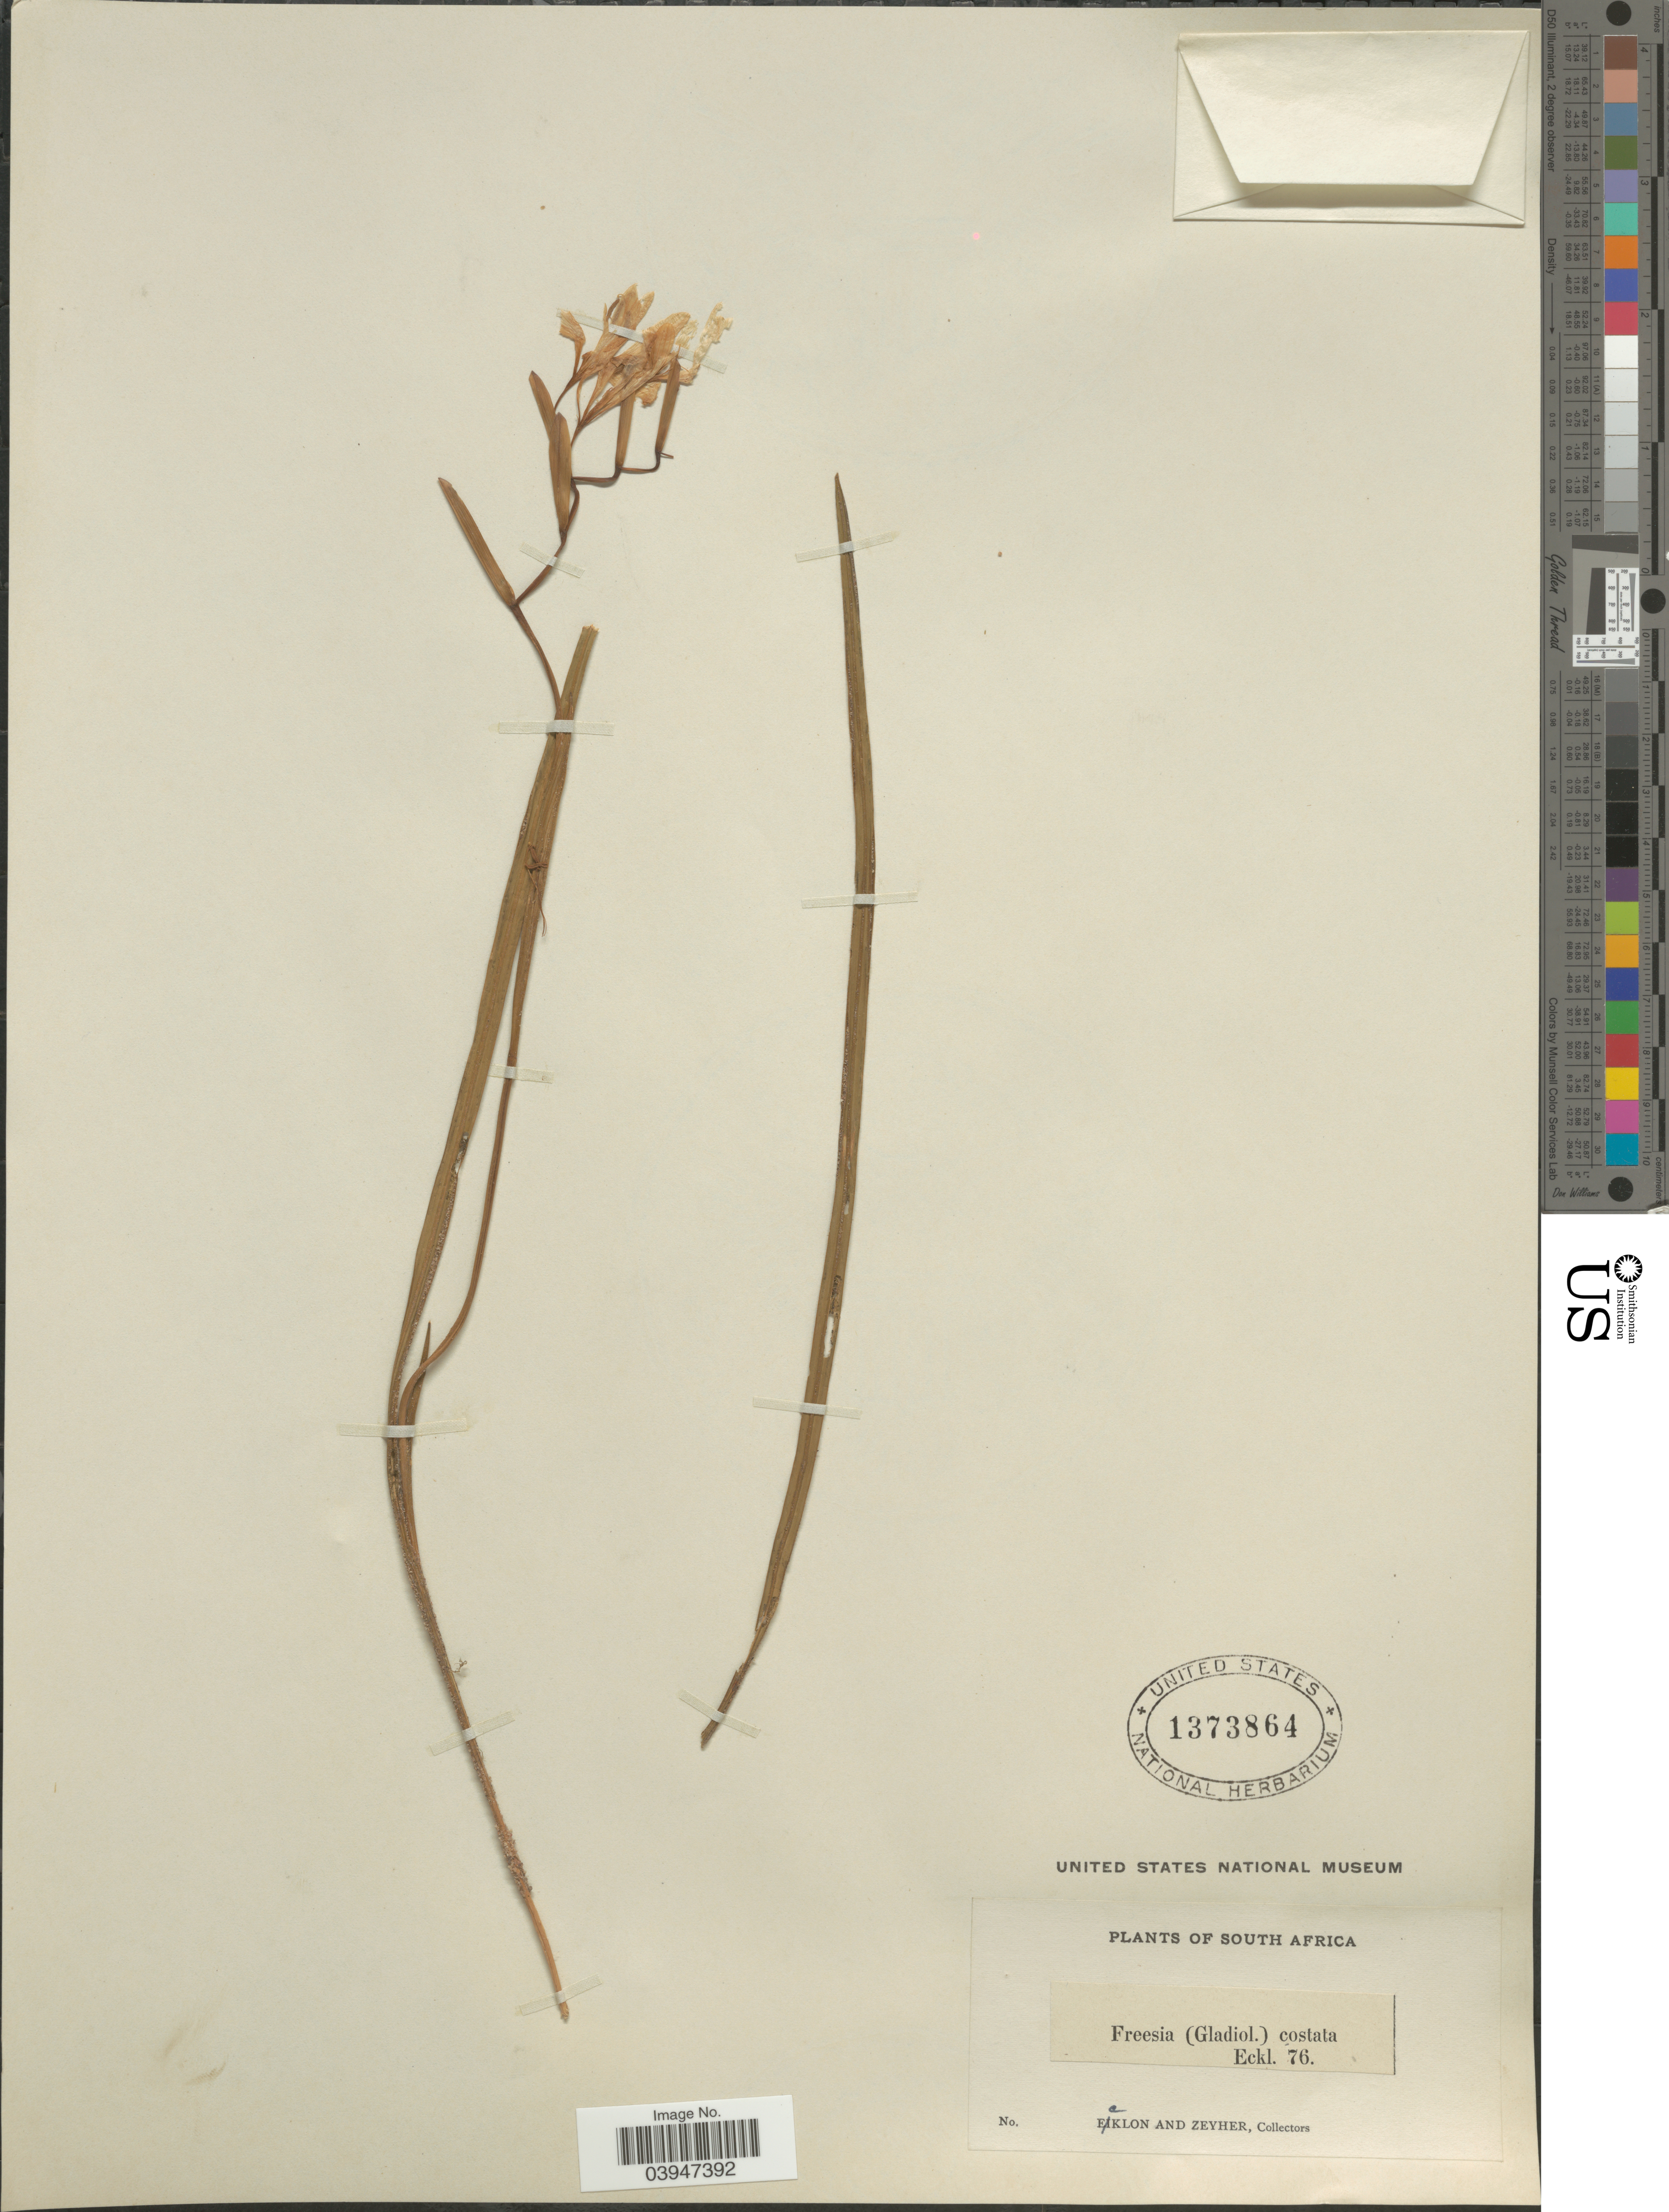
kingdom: Plantae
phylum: Tracheophyta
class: Liliopsida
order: Asparagales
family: Iridaceae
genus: Gladiolus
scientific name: Gladiolus costatus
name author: Eckl.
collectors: -. Ecklon & -. Zeyher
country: South Africa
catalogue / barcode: US 1373864